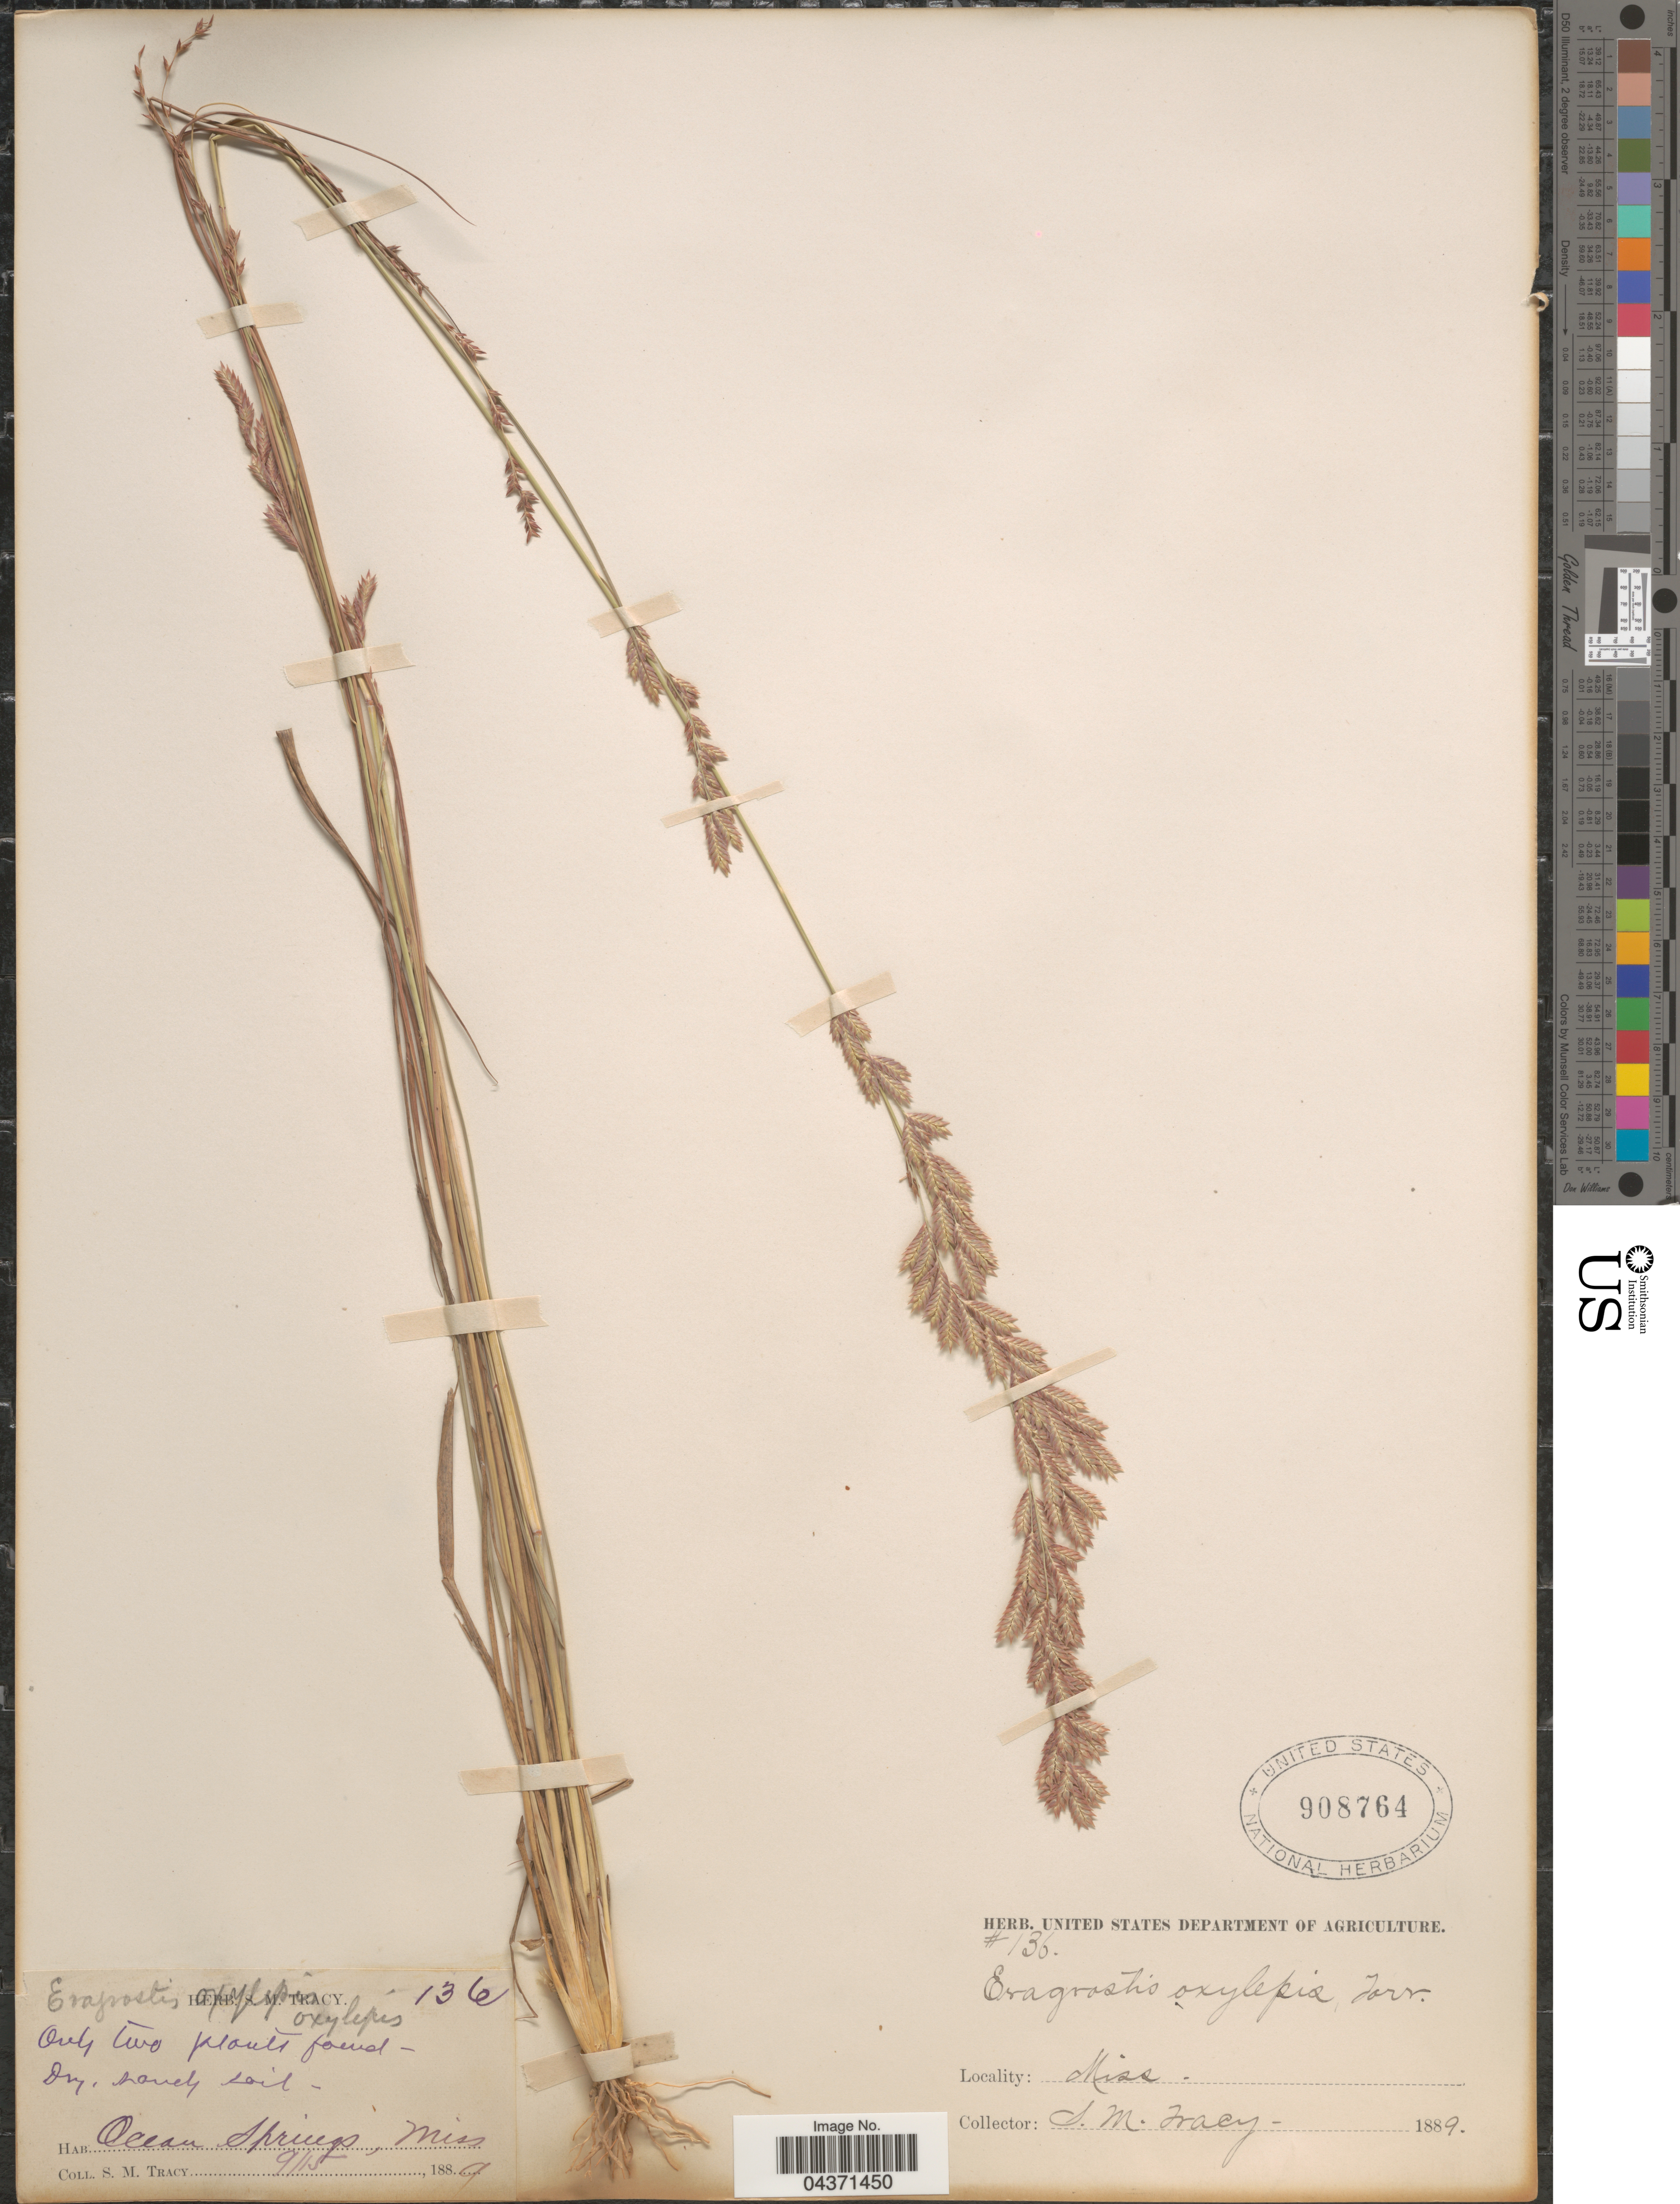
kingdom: Plantae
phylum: Tracheophyta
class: Liliopsida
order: Poales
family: Poaceae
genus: Eragrostis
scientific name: Eragrostis secundiflora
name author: J. Presl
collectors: S. M. Tracy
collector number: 136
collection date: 1889-09-15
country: United States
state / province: Mississippi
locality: Ocean Springs.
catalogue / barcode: US 908764